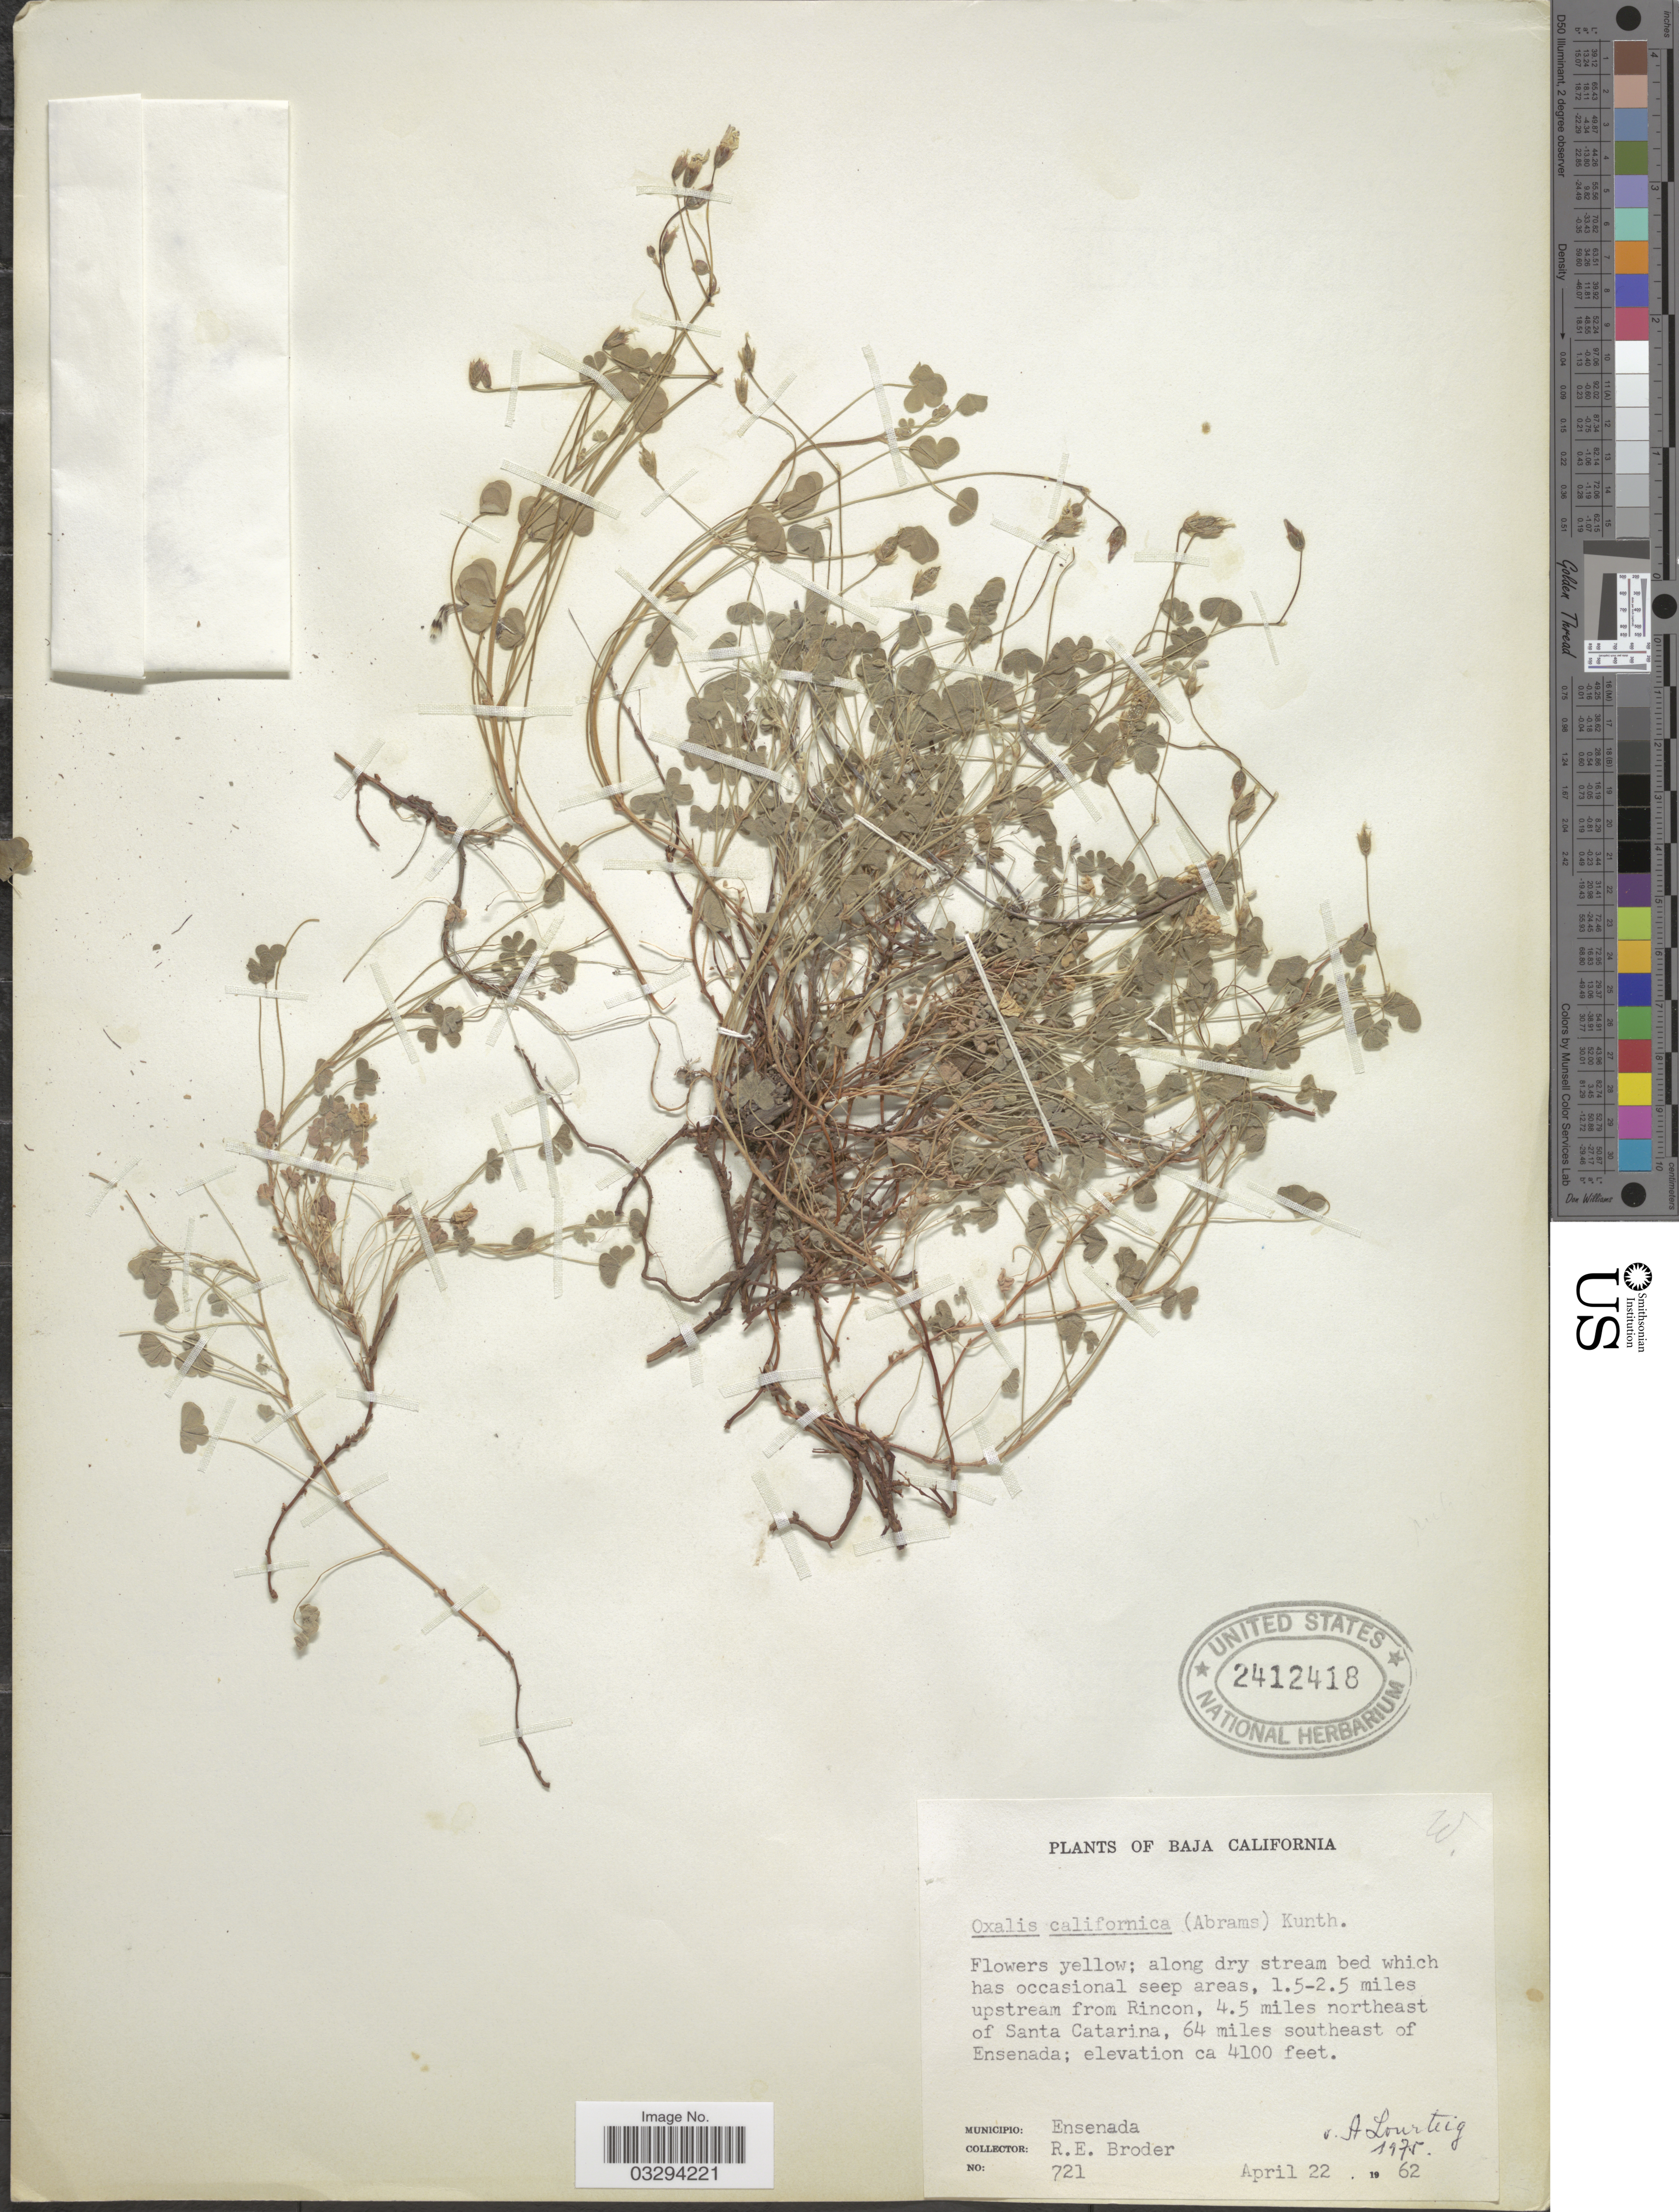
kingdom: Plantae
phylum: Tracheophyta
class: Magnoliopsida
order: Oxalidales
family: Oxalidaceae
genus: Oxalis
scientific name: Oxalis californica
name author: (Abrams) R. Knuth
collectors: R. Broder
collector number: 721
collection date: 1962-04-22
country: Mexico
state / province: Baja California Norte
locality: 1.5-2.5 miles upstream from Rincon, 4.5 miles northeast of Santa Catarina, 64 miles southeast of Ensenada. Municipio: Ensenada.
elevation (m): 1250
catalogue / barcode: US 2412418